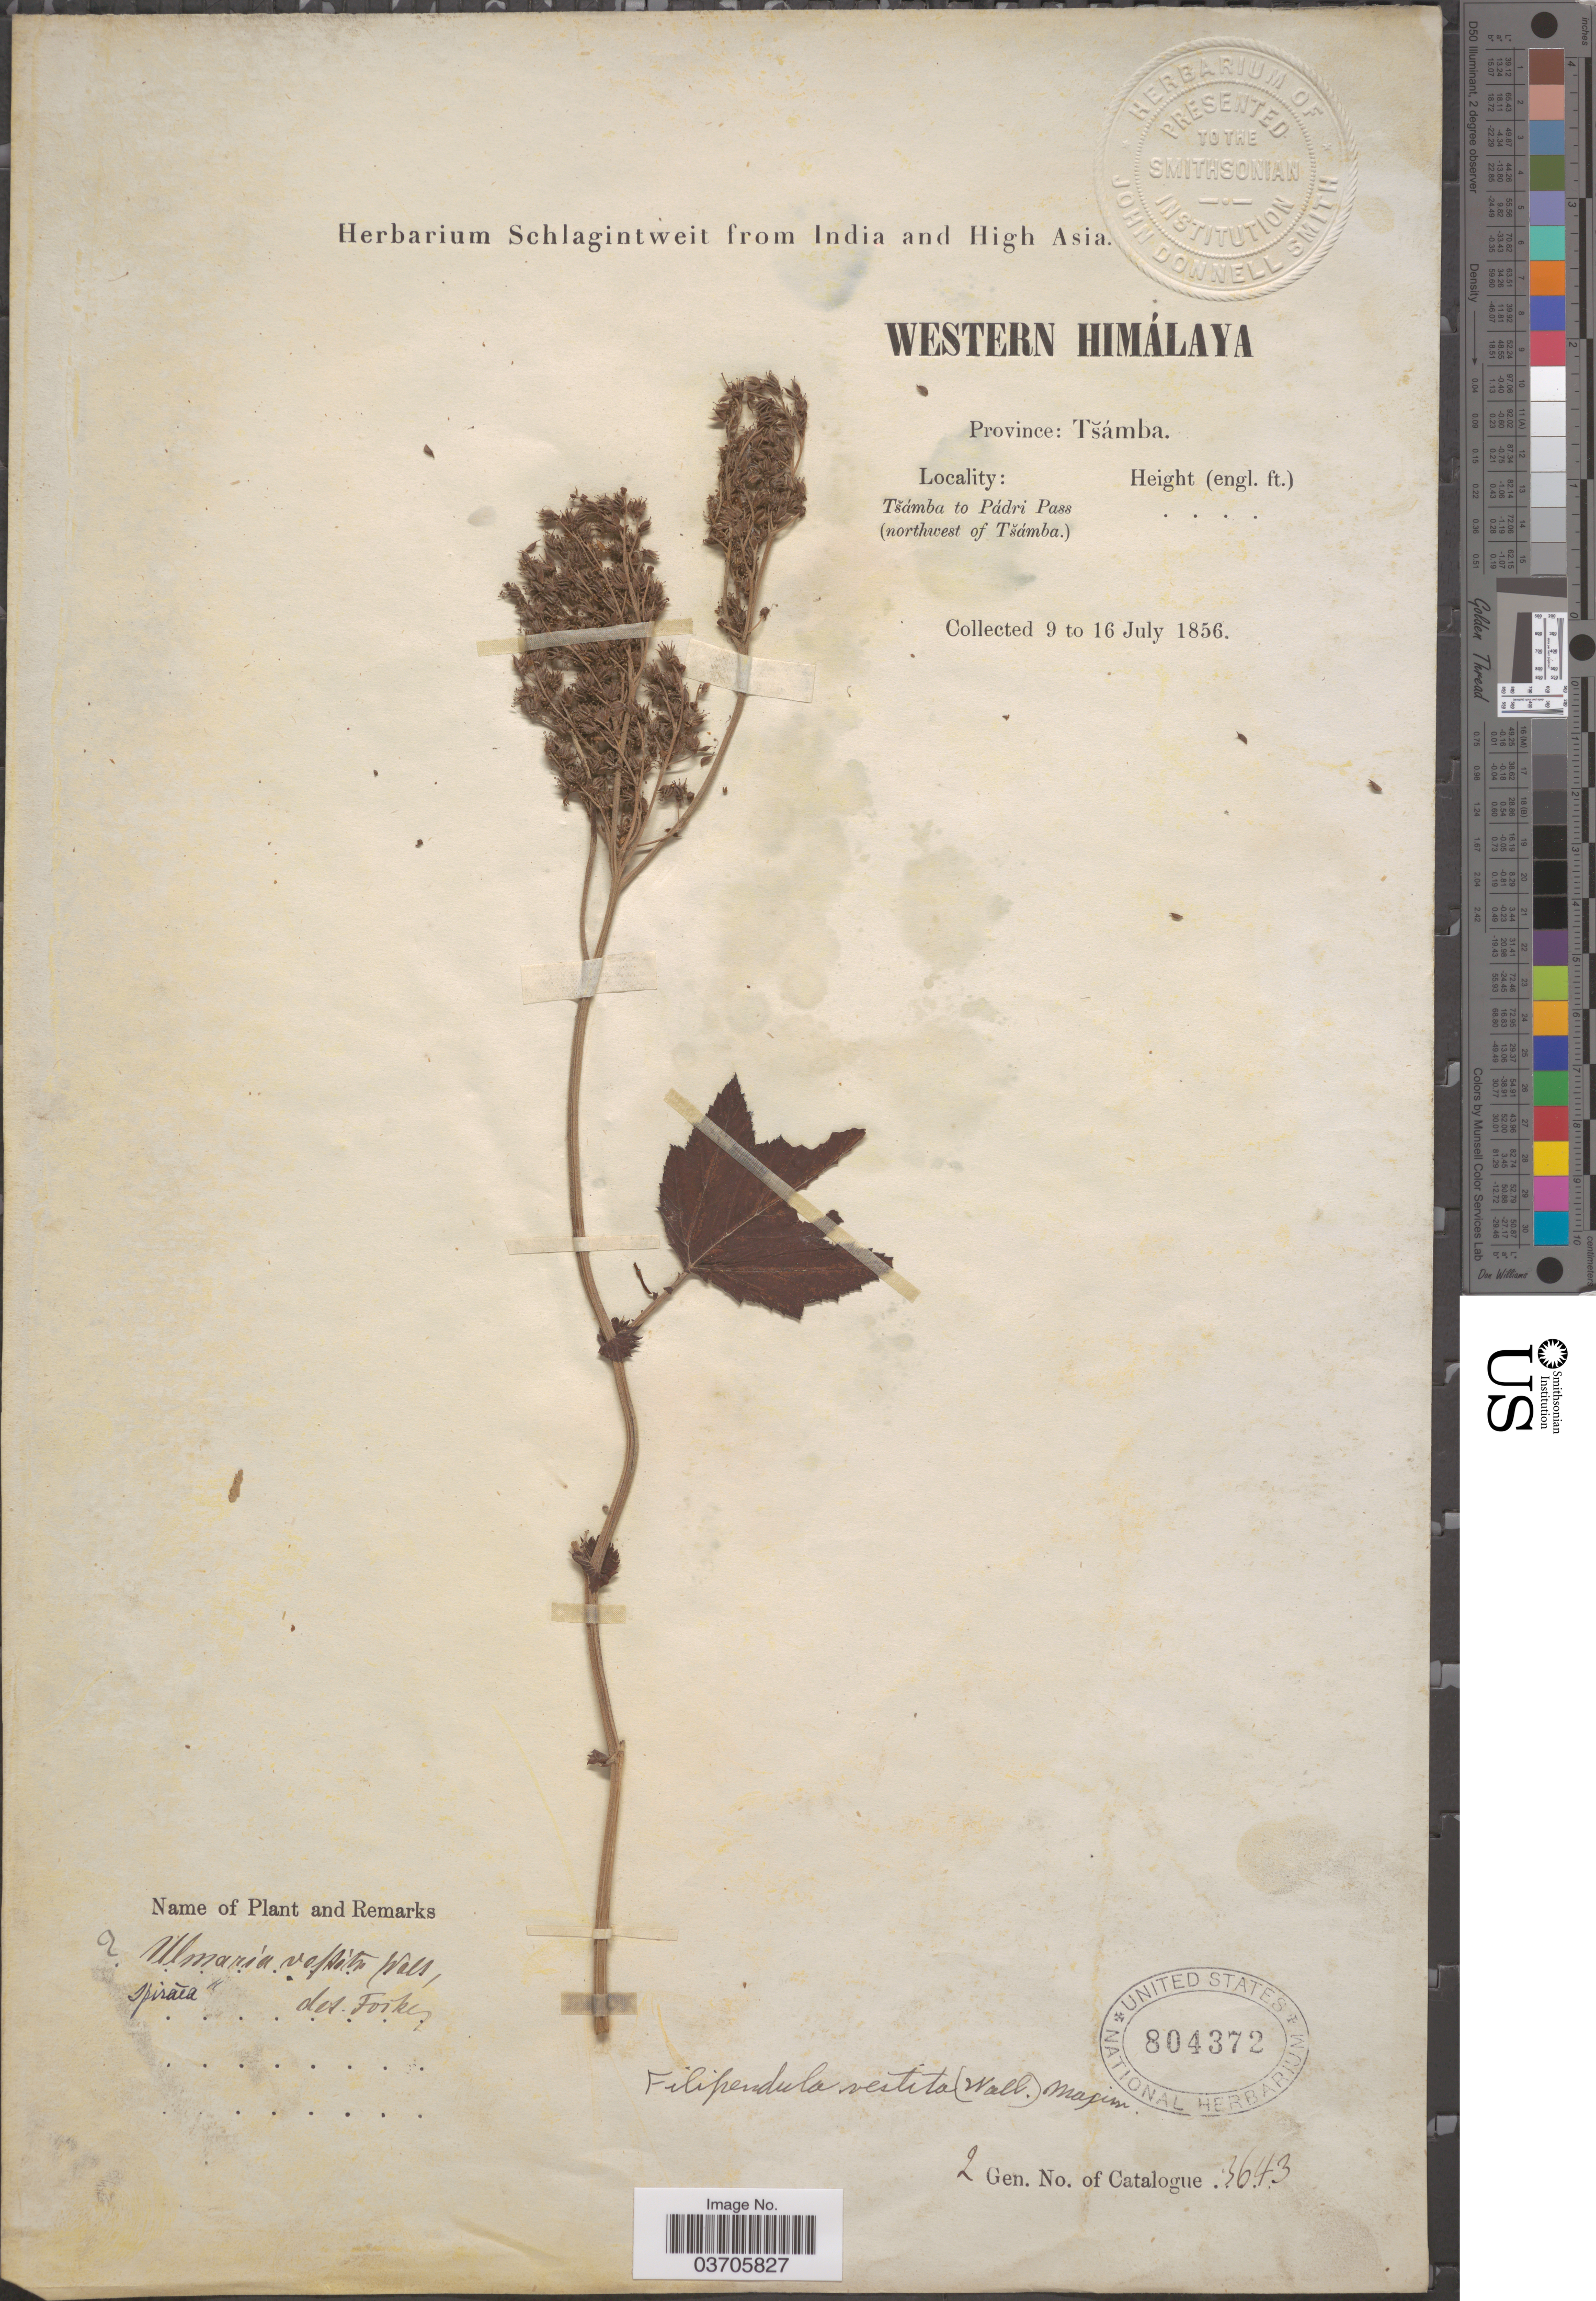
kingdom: Plantae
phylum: Tracheophyta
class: Magnoliopsida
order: Rosales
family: Rosaceae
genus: Filipendula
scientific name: Filipendula vestita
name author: Maxim.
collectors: ex herb. Schlagintweit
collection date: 1856-07-09/1856-07-16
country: India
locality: Western Himalaya. Province: Tšámba. Tšámba to Pádri Pass (northwest of Tšámba.).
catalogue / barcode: US 804372